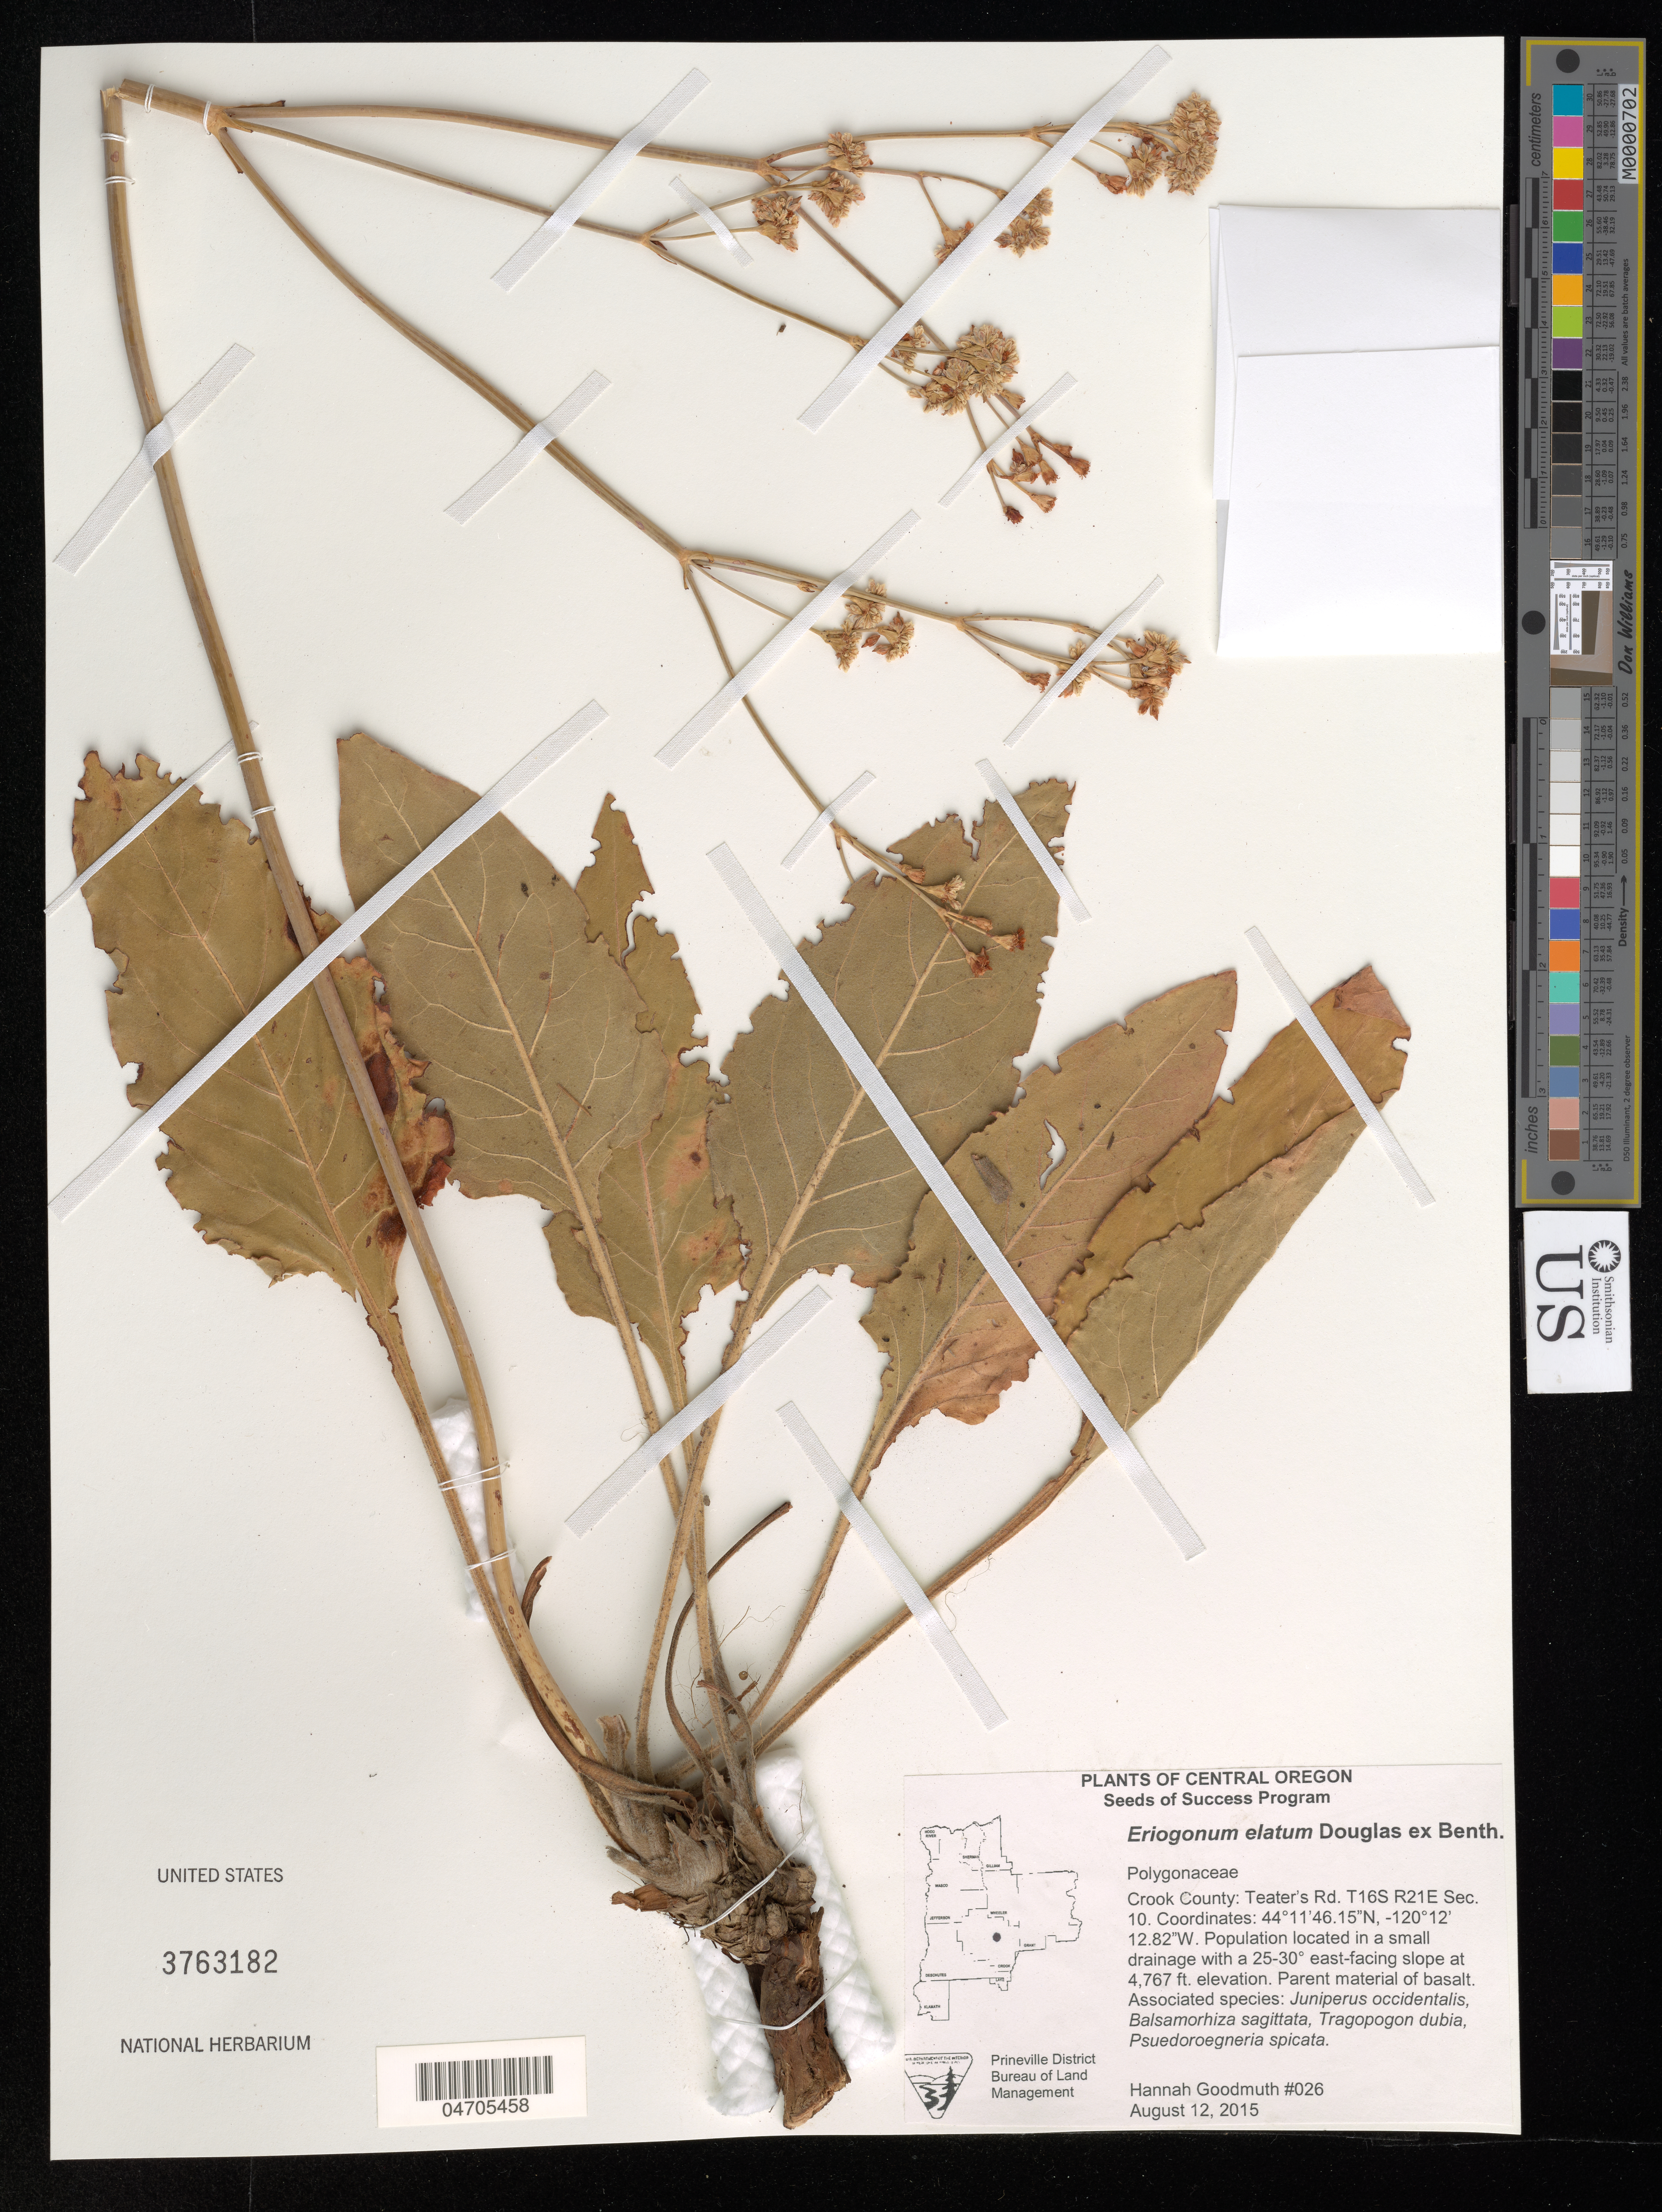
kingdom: Plantae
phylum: Tracheophyta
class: Magnoliopsida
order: Caryophyllales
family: Polygonaceae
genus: Eriogonum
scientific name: Eriogonum elatum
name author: Douglas ex Benth.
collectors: H. Goodmuth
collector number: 026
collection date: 2015-08-12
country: United States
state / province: Oregon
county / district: Crook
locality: Central Oregon. Crook County: Teater's Rd. T16S R21E Sec. 10. Population located in a small drainage with a 25-30° east-facing slope.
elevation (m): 1453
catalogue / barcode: US 3763182